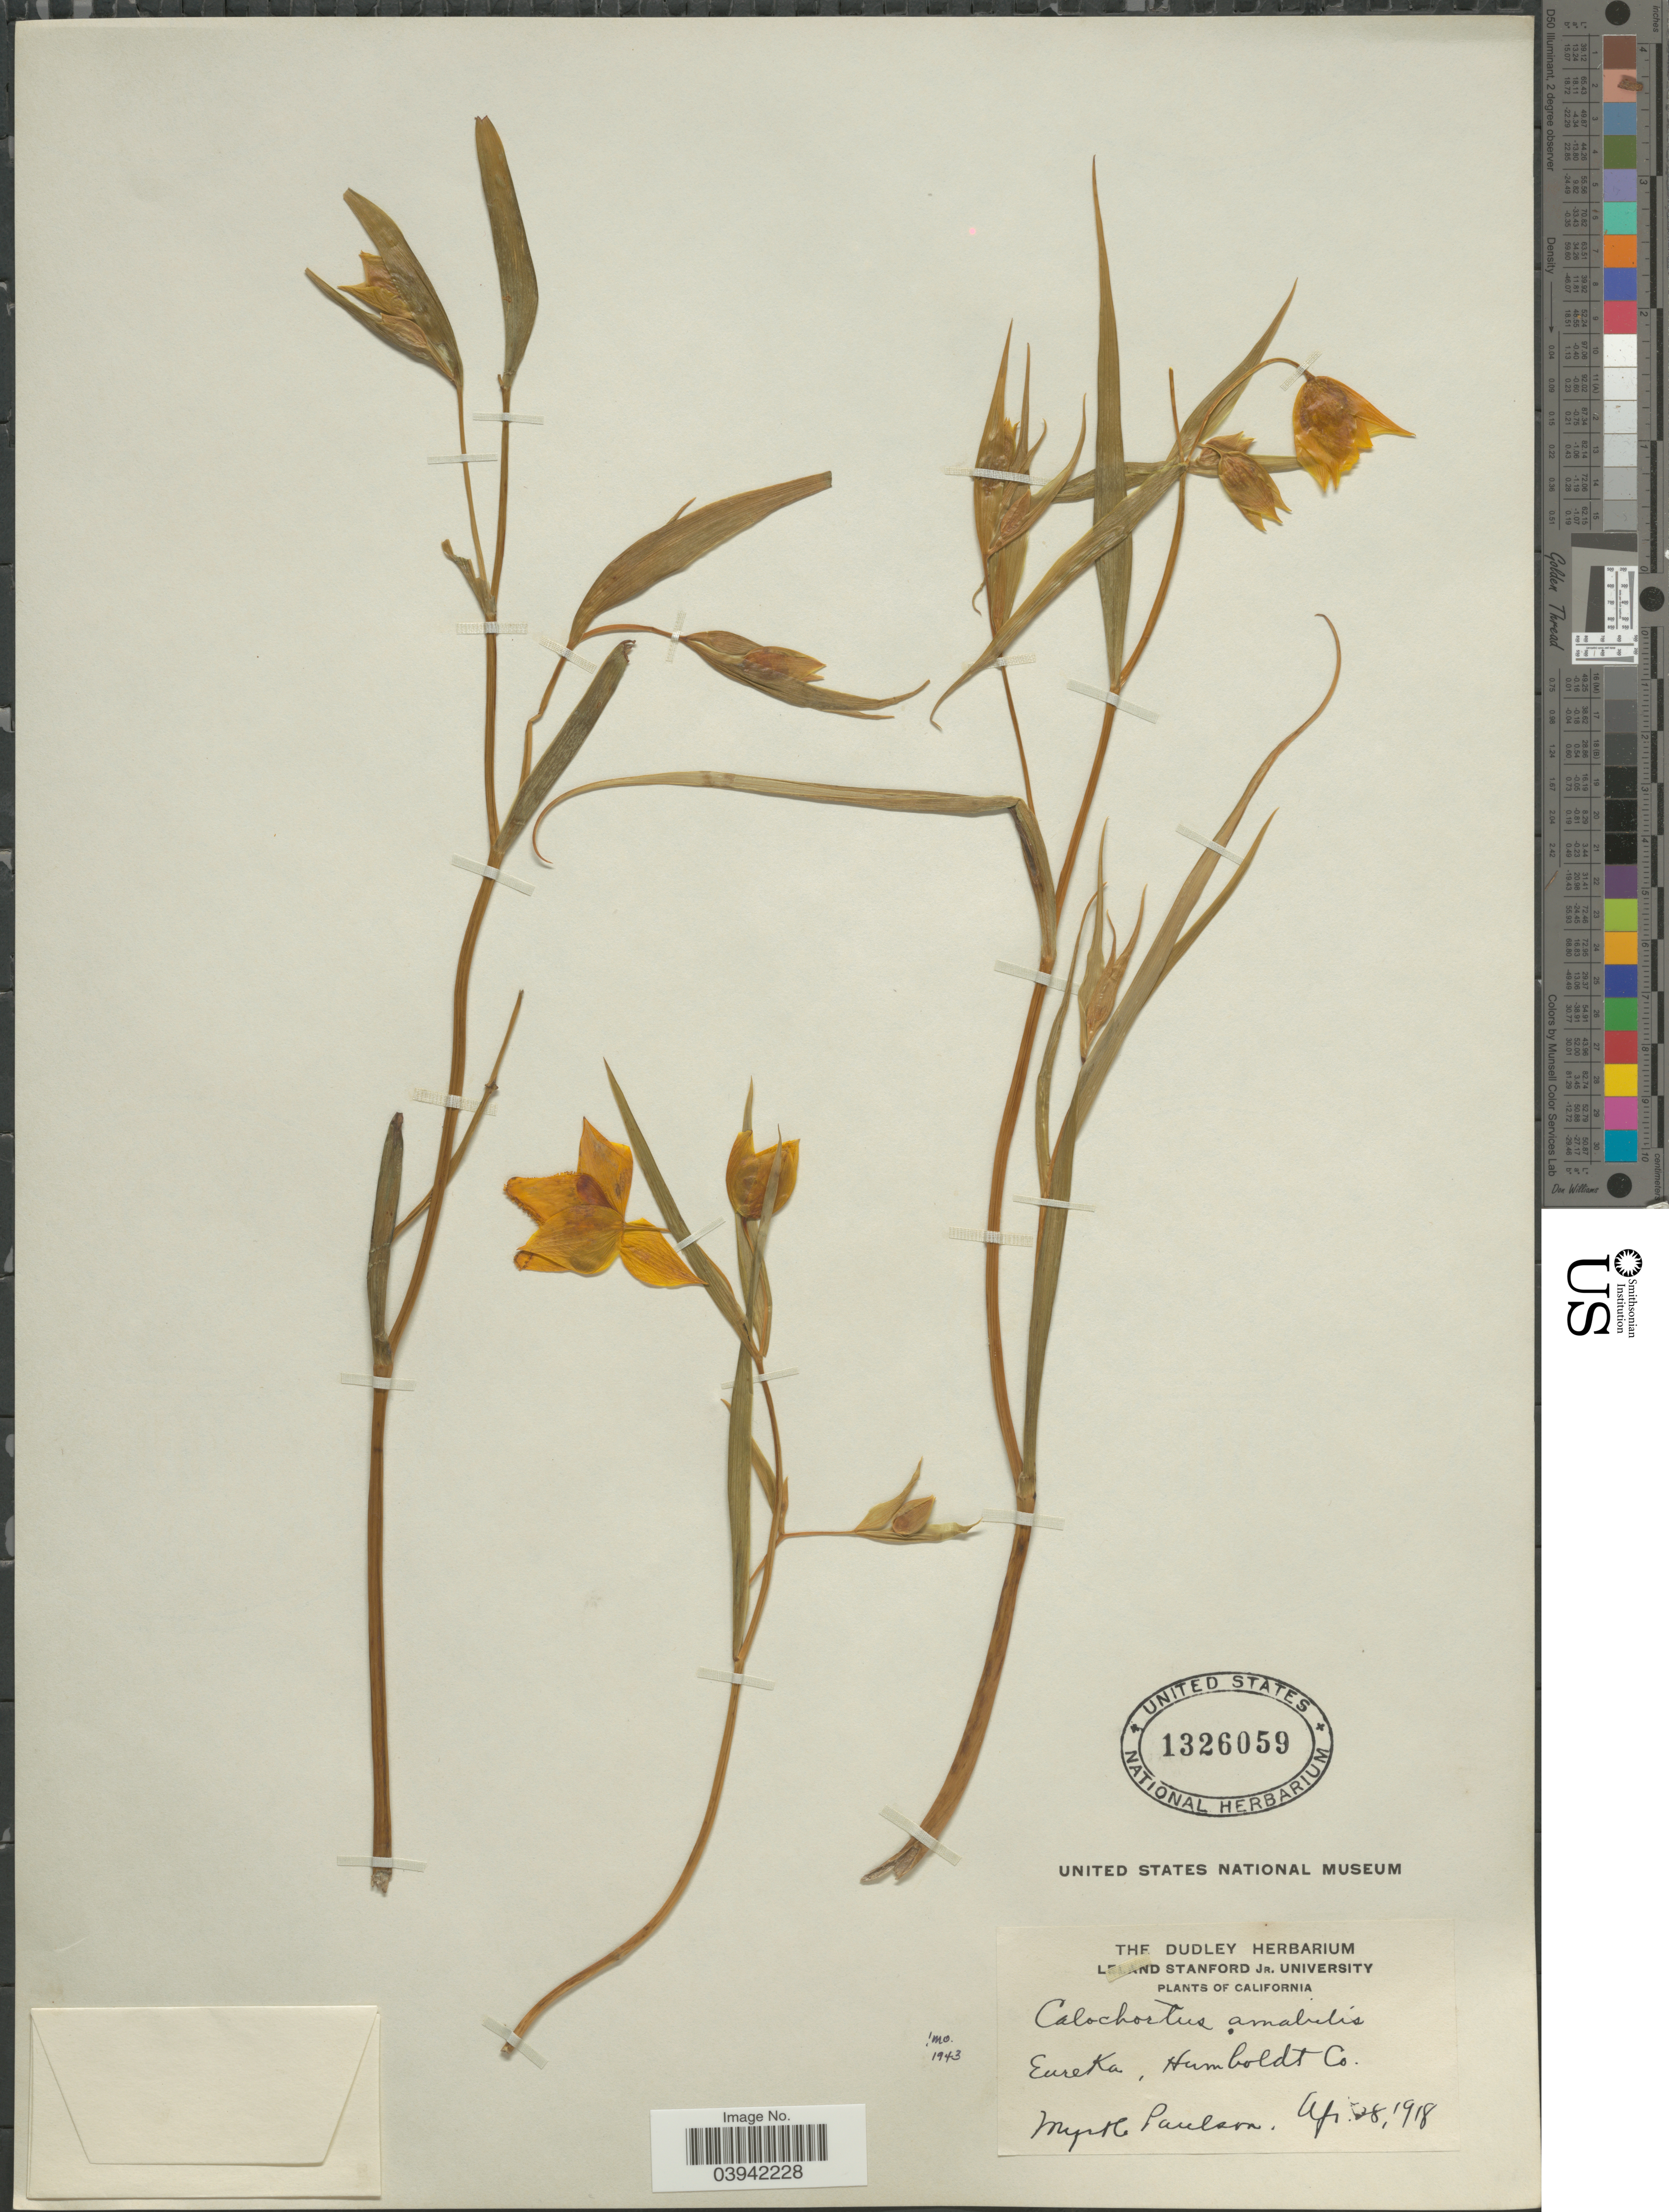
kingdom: Plantae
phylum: Tracheophyta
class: Liliopsida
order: Liliales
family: Liliaceae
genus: Calochortus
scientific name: Calochortus amabilis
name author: Purdy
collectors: M. Paulson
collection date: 1918-04-28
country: United States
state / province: California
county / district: Humboldt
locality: Eureka, Humboldt Co.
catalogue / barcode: US 1326059